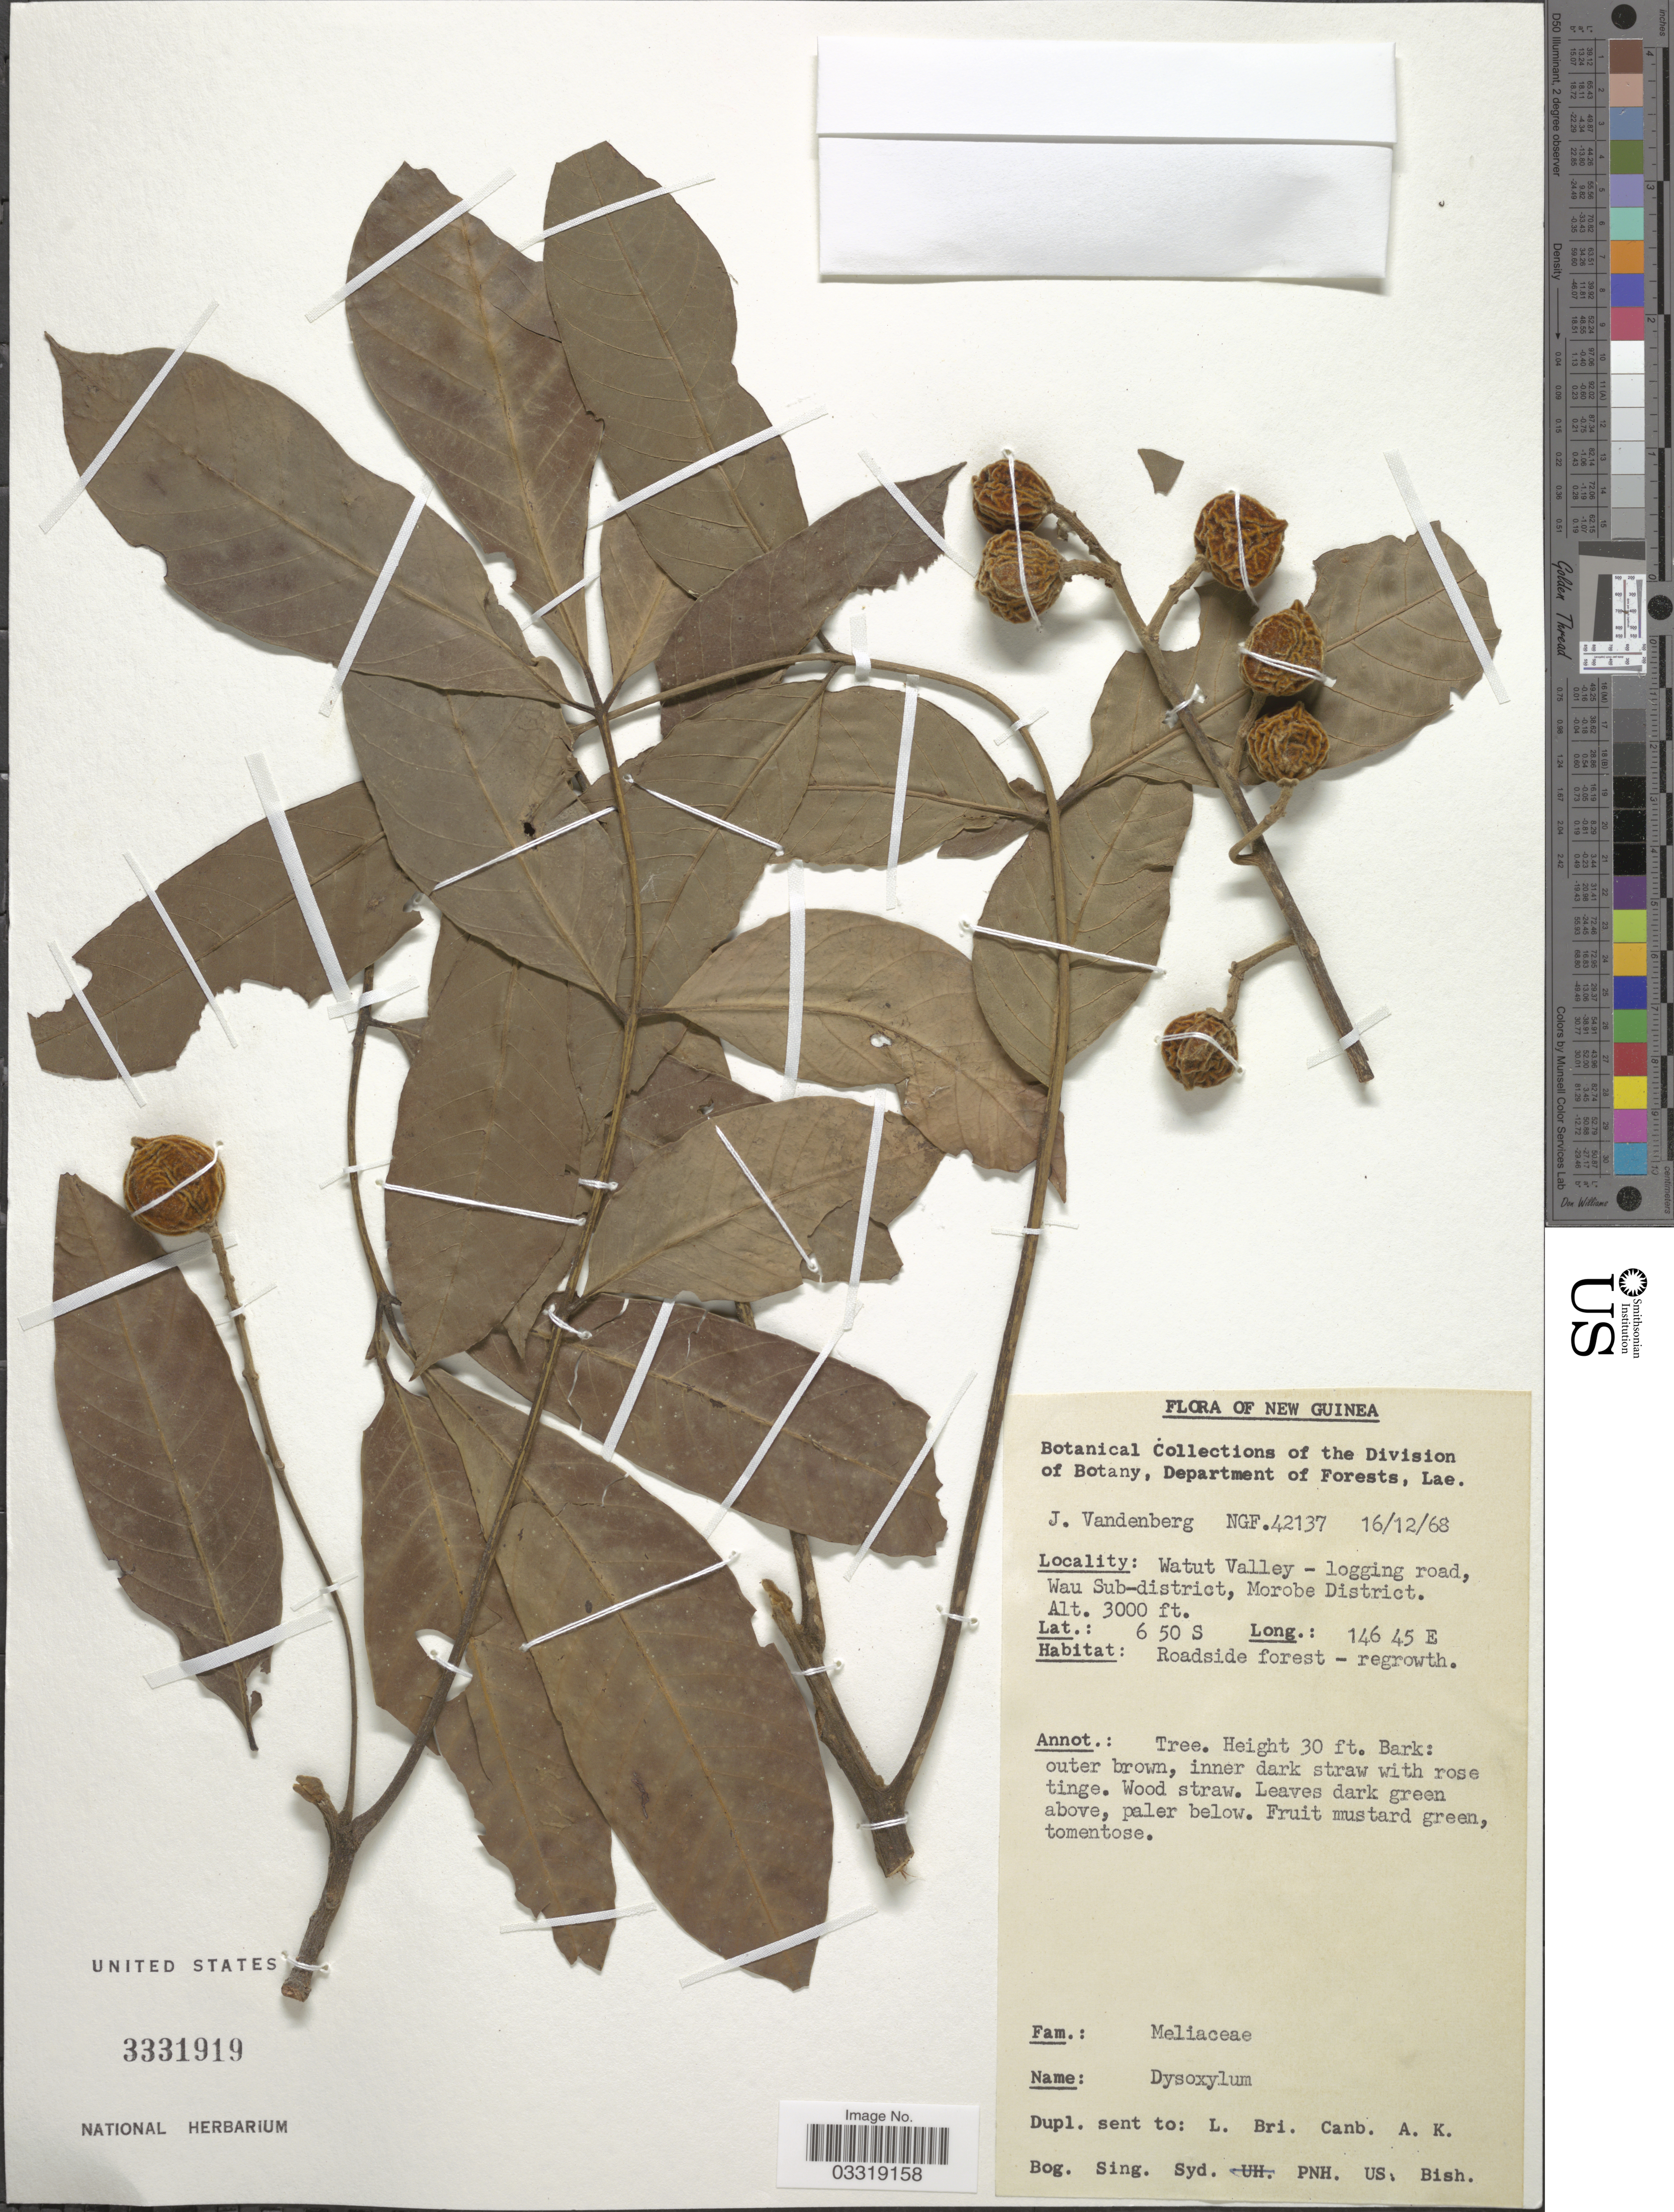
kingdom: Plantae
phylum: Tracheophyta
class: Magnoliopsida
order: Sapindales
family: Meliaceae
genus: Didymocheton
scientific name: Didymocheton setosus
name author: (Span.) Mabb. & Holzmeyer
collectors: J. Vandenberg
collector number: NGF. 42137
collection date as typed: Transcribed d/m/y: 16/12/68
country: Papua New Guinea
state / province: Morobe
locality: New Guinea. Watut Valley - logging road, Wau Sub-district, Morobe District.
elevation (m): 914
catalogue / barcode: US 3331919